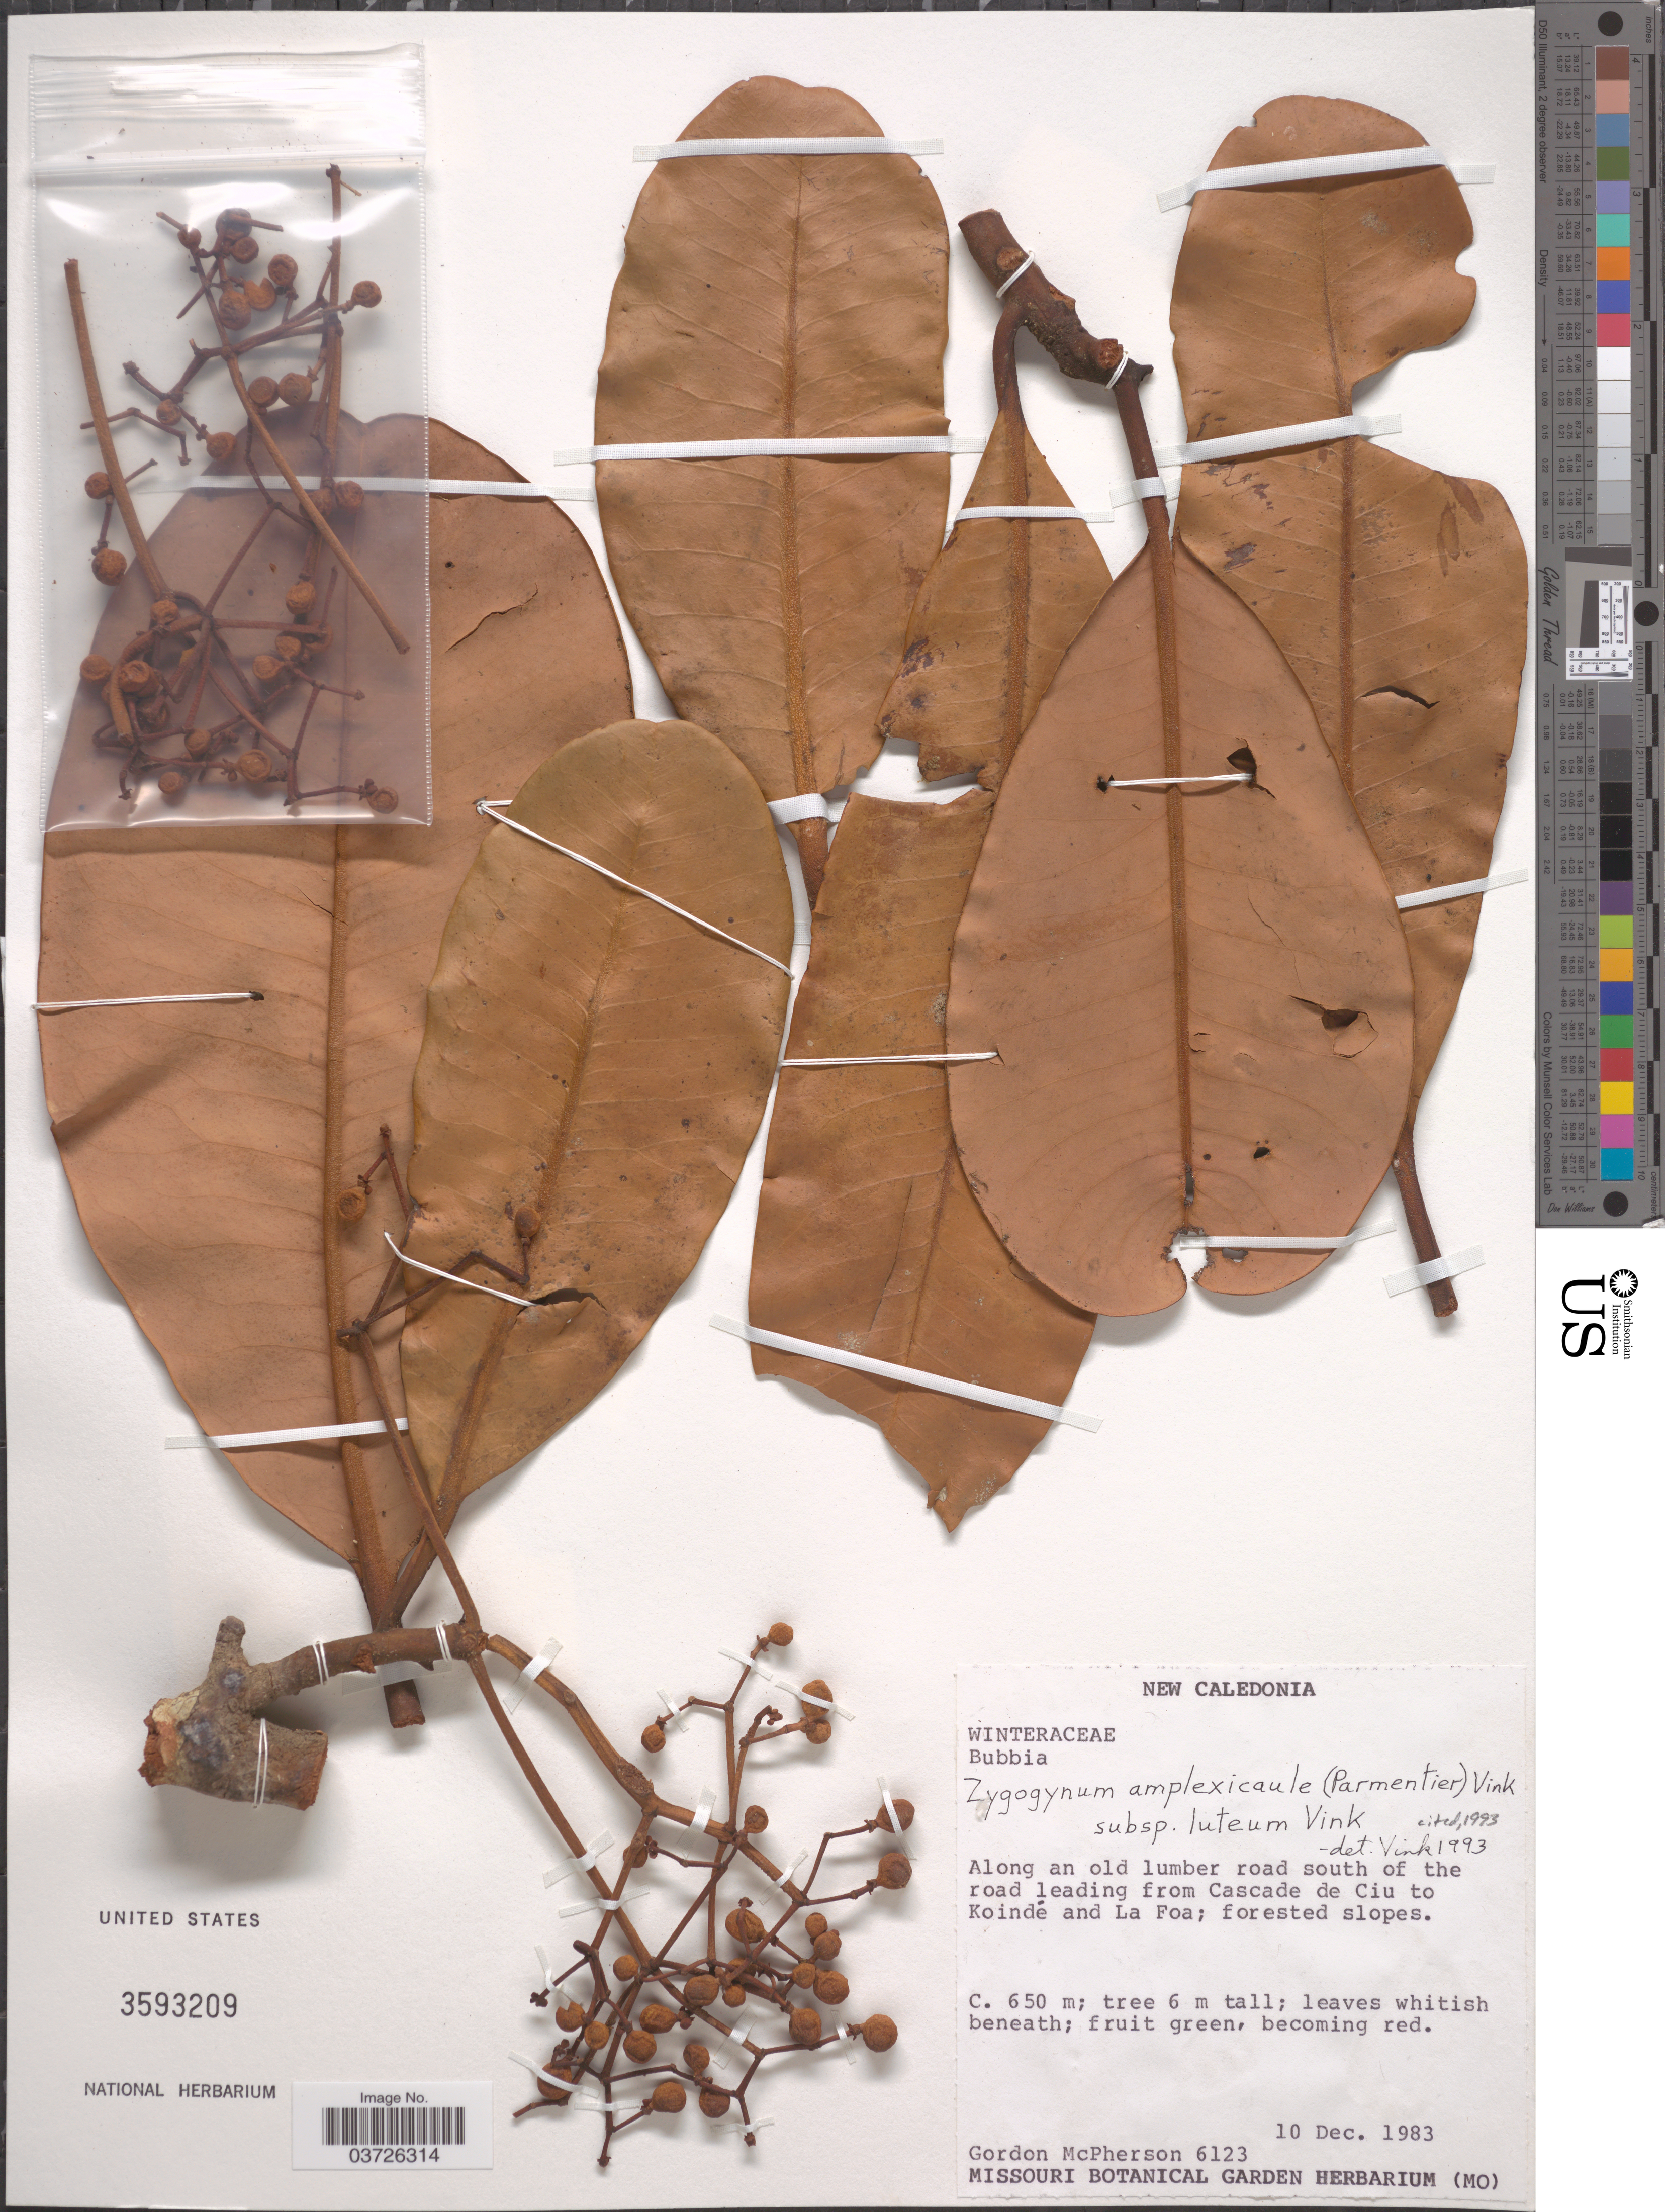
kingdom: Plantae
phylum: Tracheophyta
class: Magnoliopsida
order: Canellales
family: Winteraceae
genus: Zygogynum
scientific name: Zygogynum argenteum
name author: (A.C. Sm.) Vink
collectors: G. D. McPherson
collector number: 6123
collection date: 1983-12-10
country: New Caledonia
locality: Along an old lumber road south of the road leading from Cascade de Ciu to Koindé and La Foa.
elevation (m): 650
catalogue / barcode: US 3593209